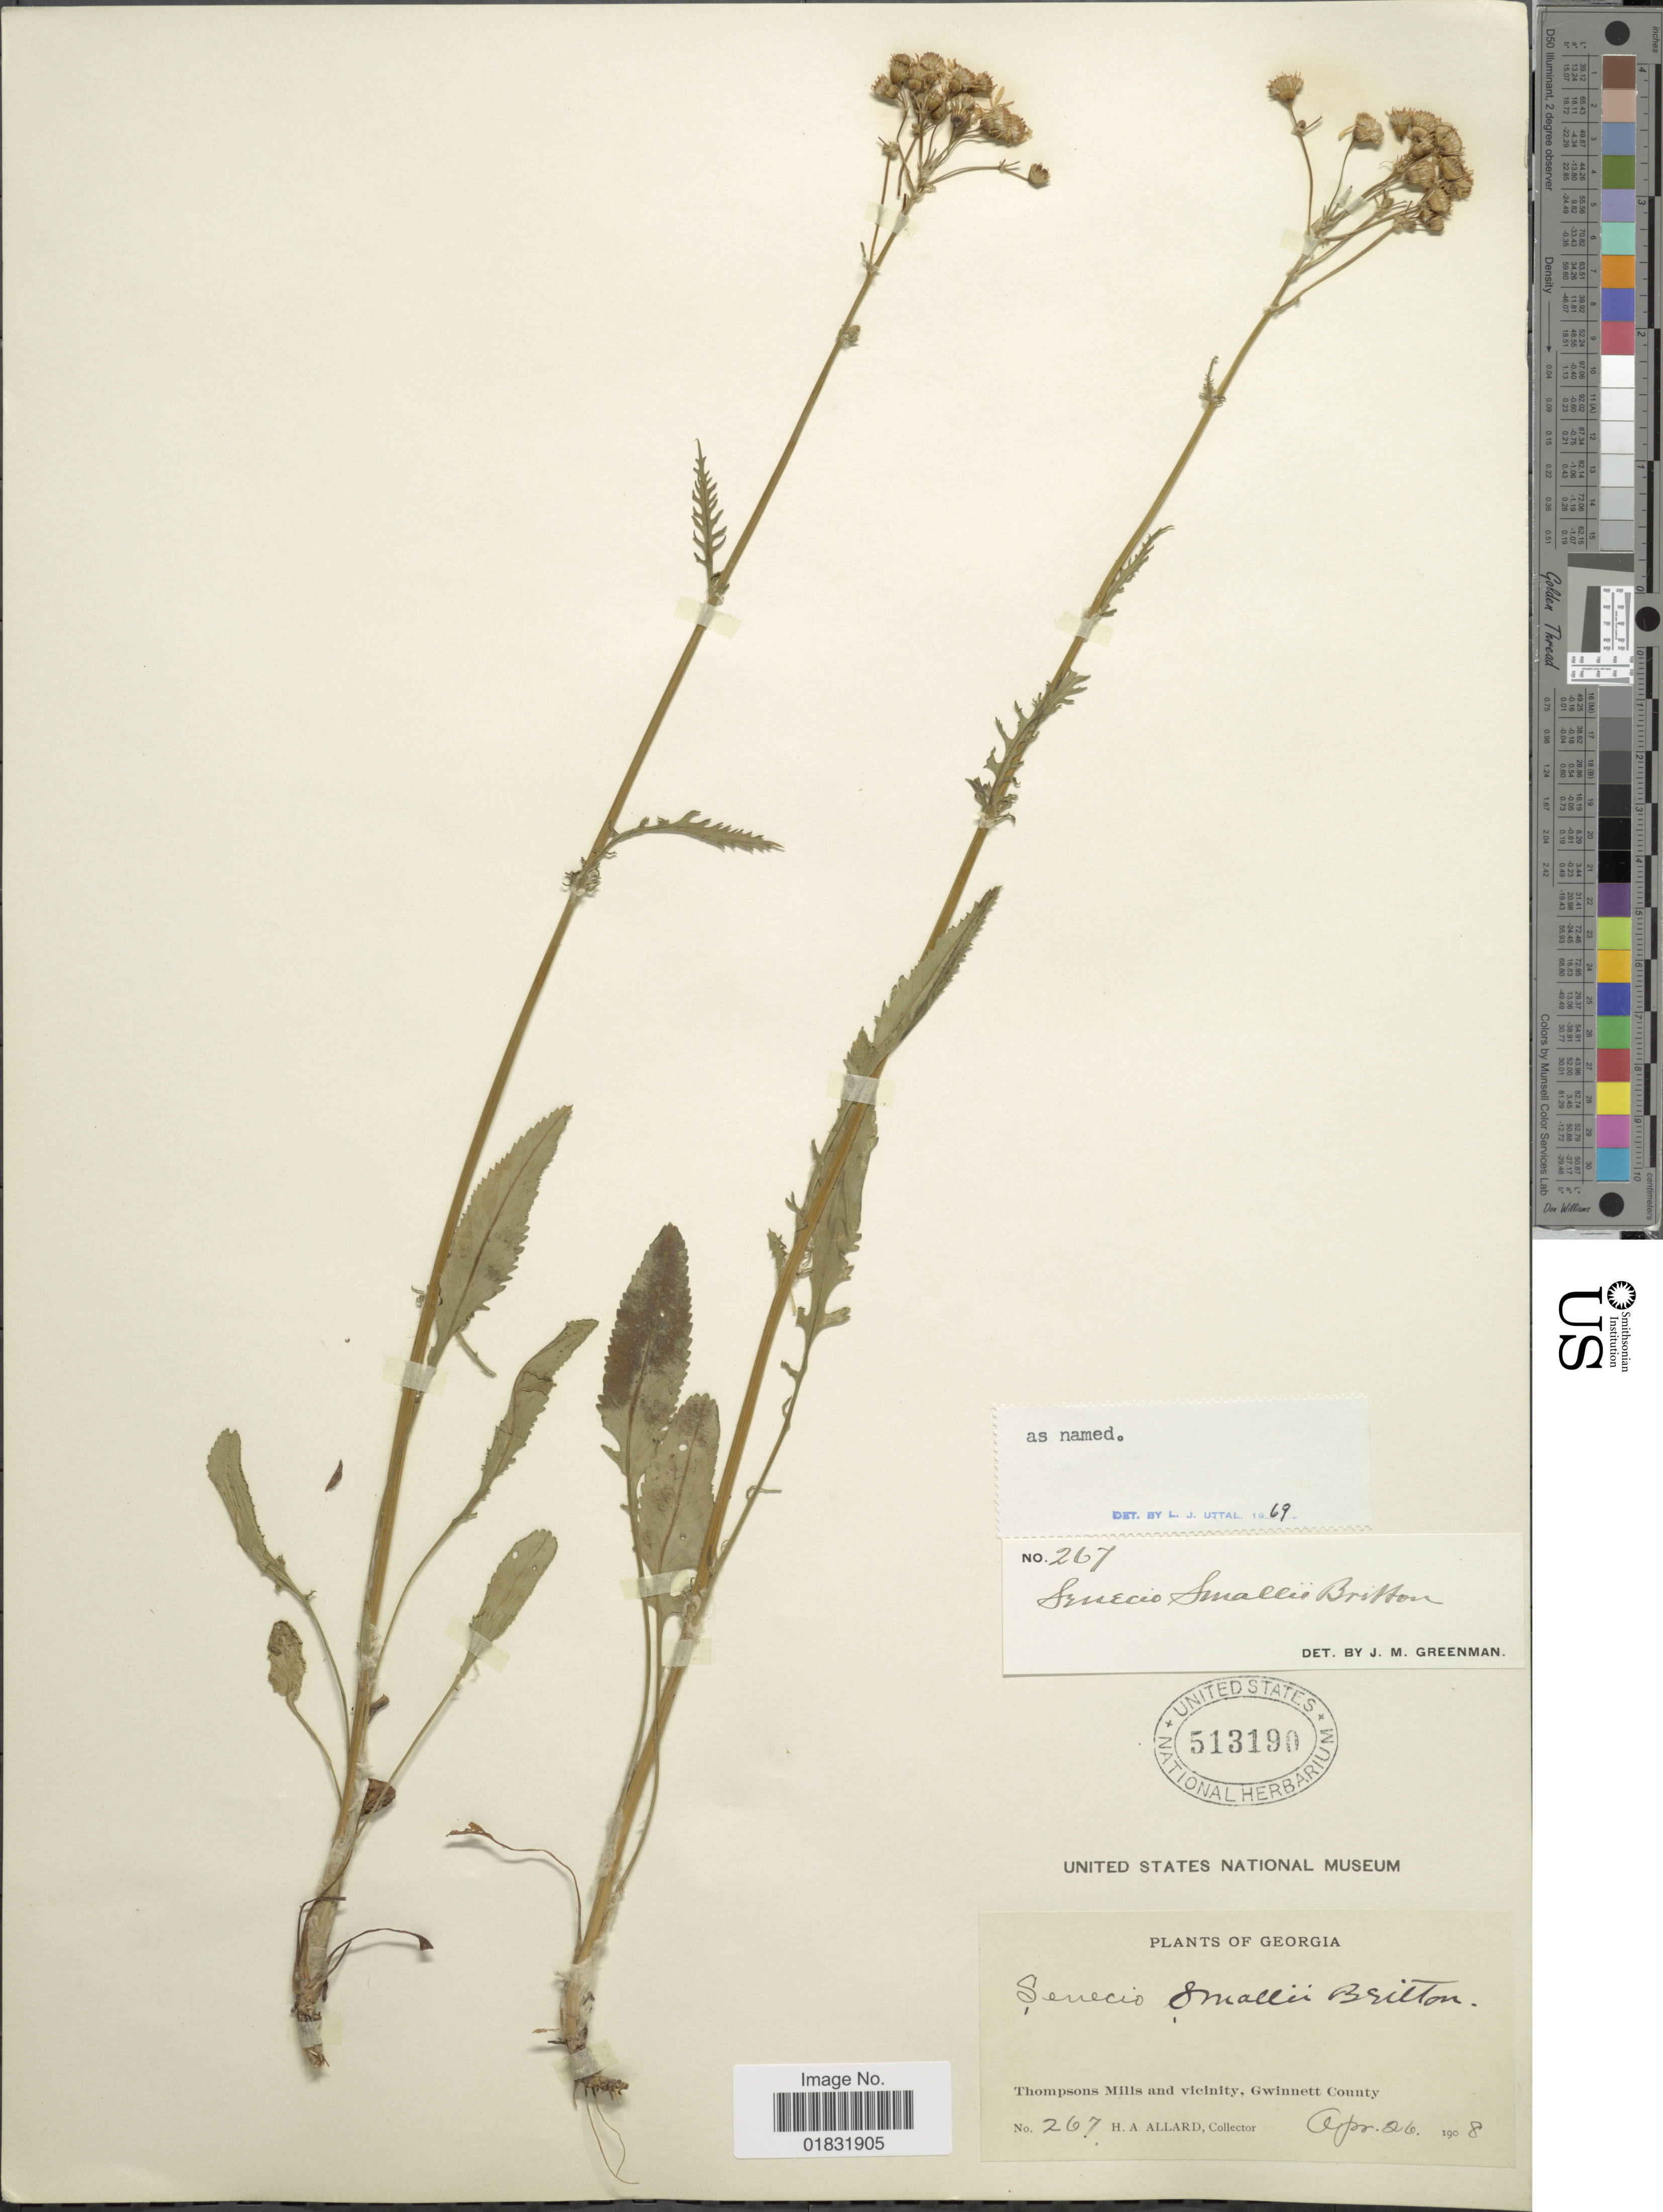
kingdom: Plantae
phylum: Tracheophyta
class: Magnoliopsida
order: Asterales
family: Asteraceae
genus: Packera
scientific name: Packera smallii Britton comb ined.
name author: Britton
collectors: H. A. Allard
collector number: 267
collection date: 1908-04-26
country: United States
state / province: Georgia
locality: Thompson Mills and vicinity, Gwinnett County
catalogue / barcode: US 513190